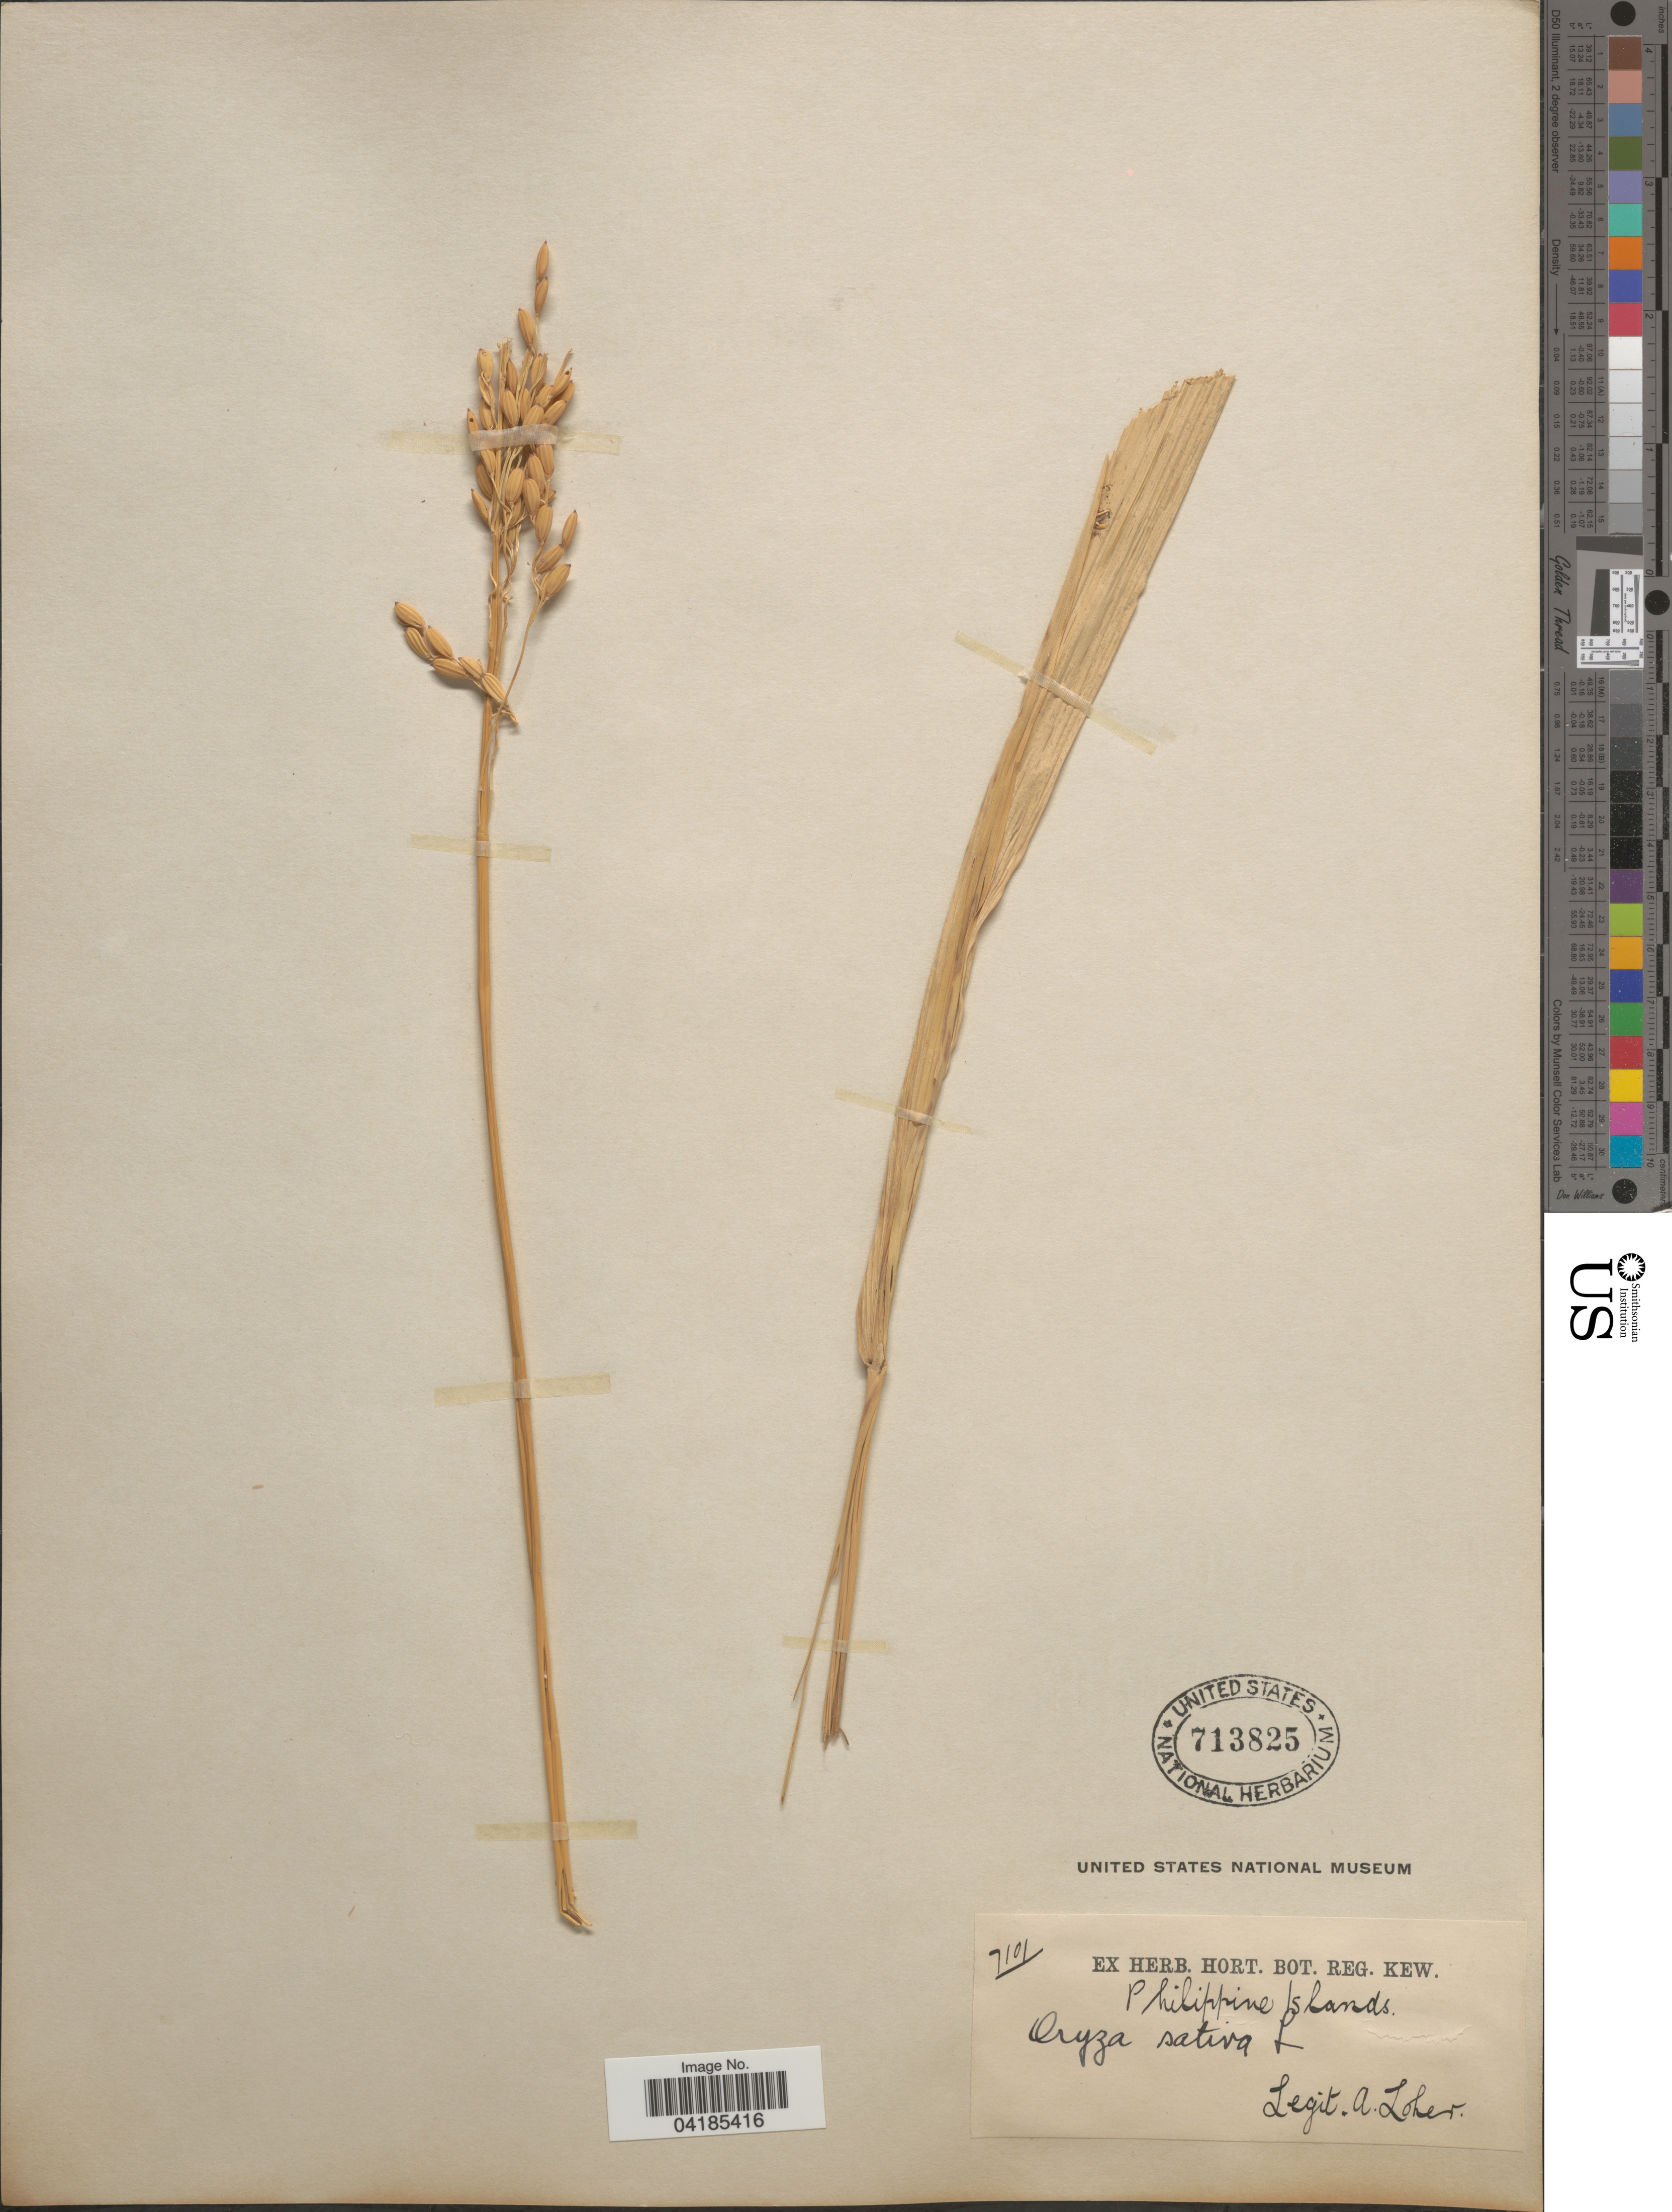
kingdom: Plantae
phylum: Tracheophyta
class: Liliopsida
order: Poales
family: Poaceae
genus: Oryza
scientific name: Oryza sativa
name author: L.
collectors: A. Loher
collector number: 7101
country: Philippines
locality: Philippine Islands.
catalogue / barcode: US 713825